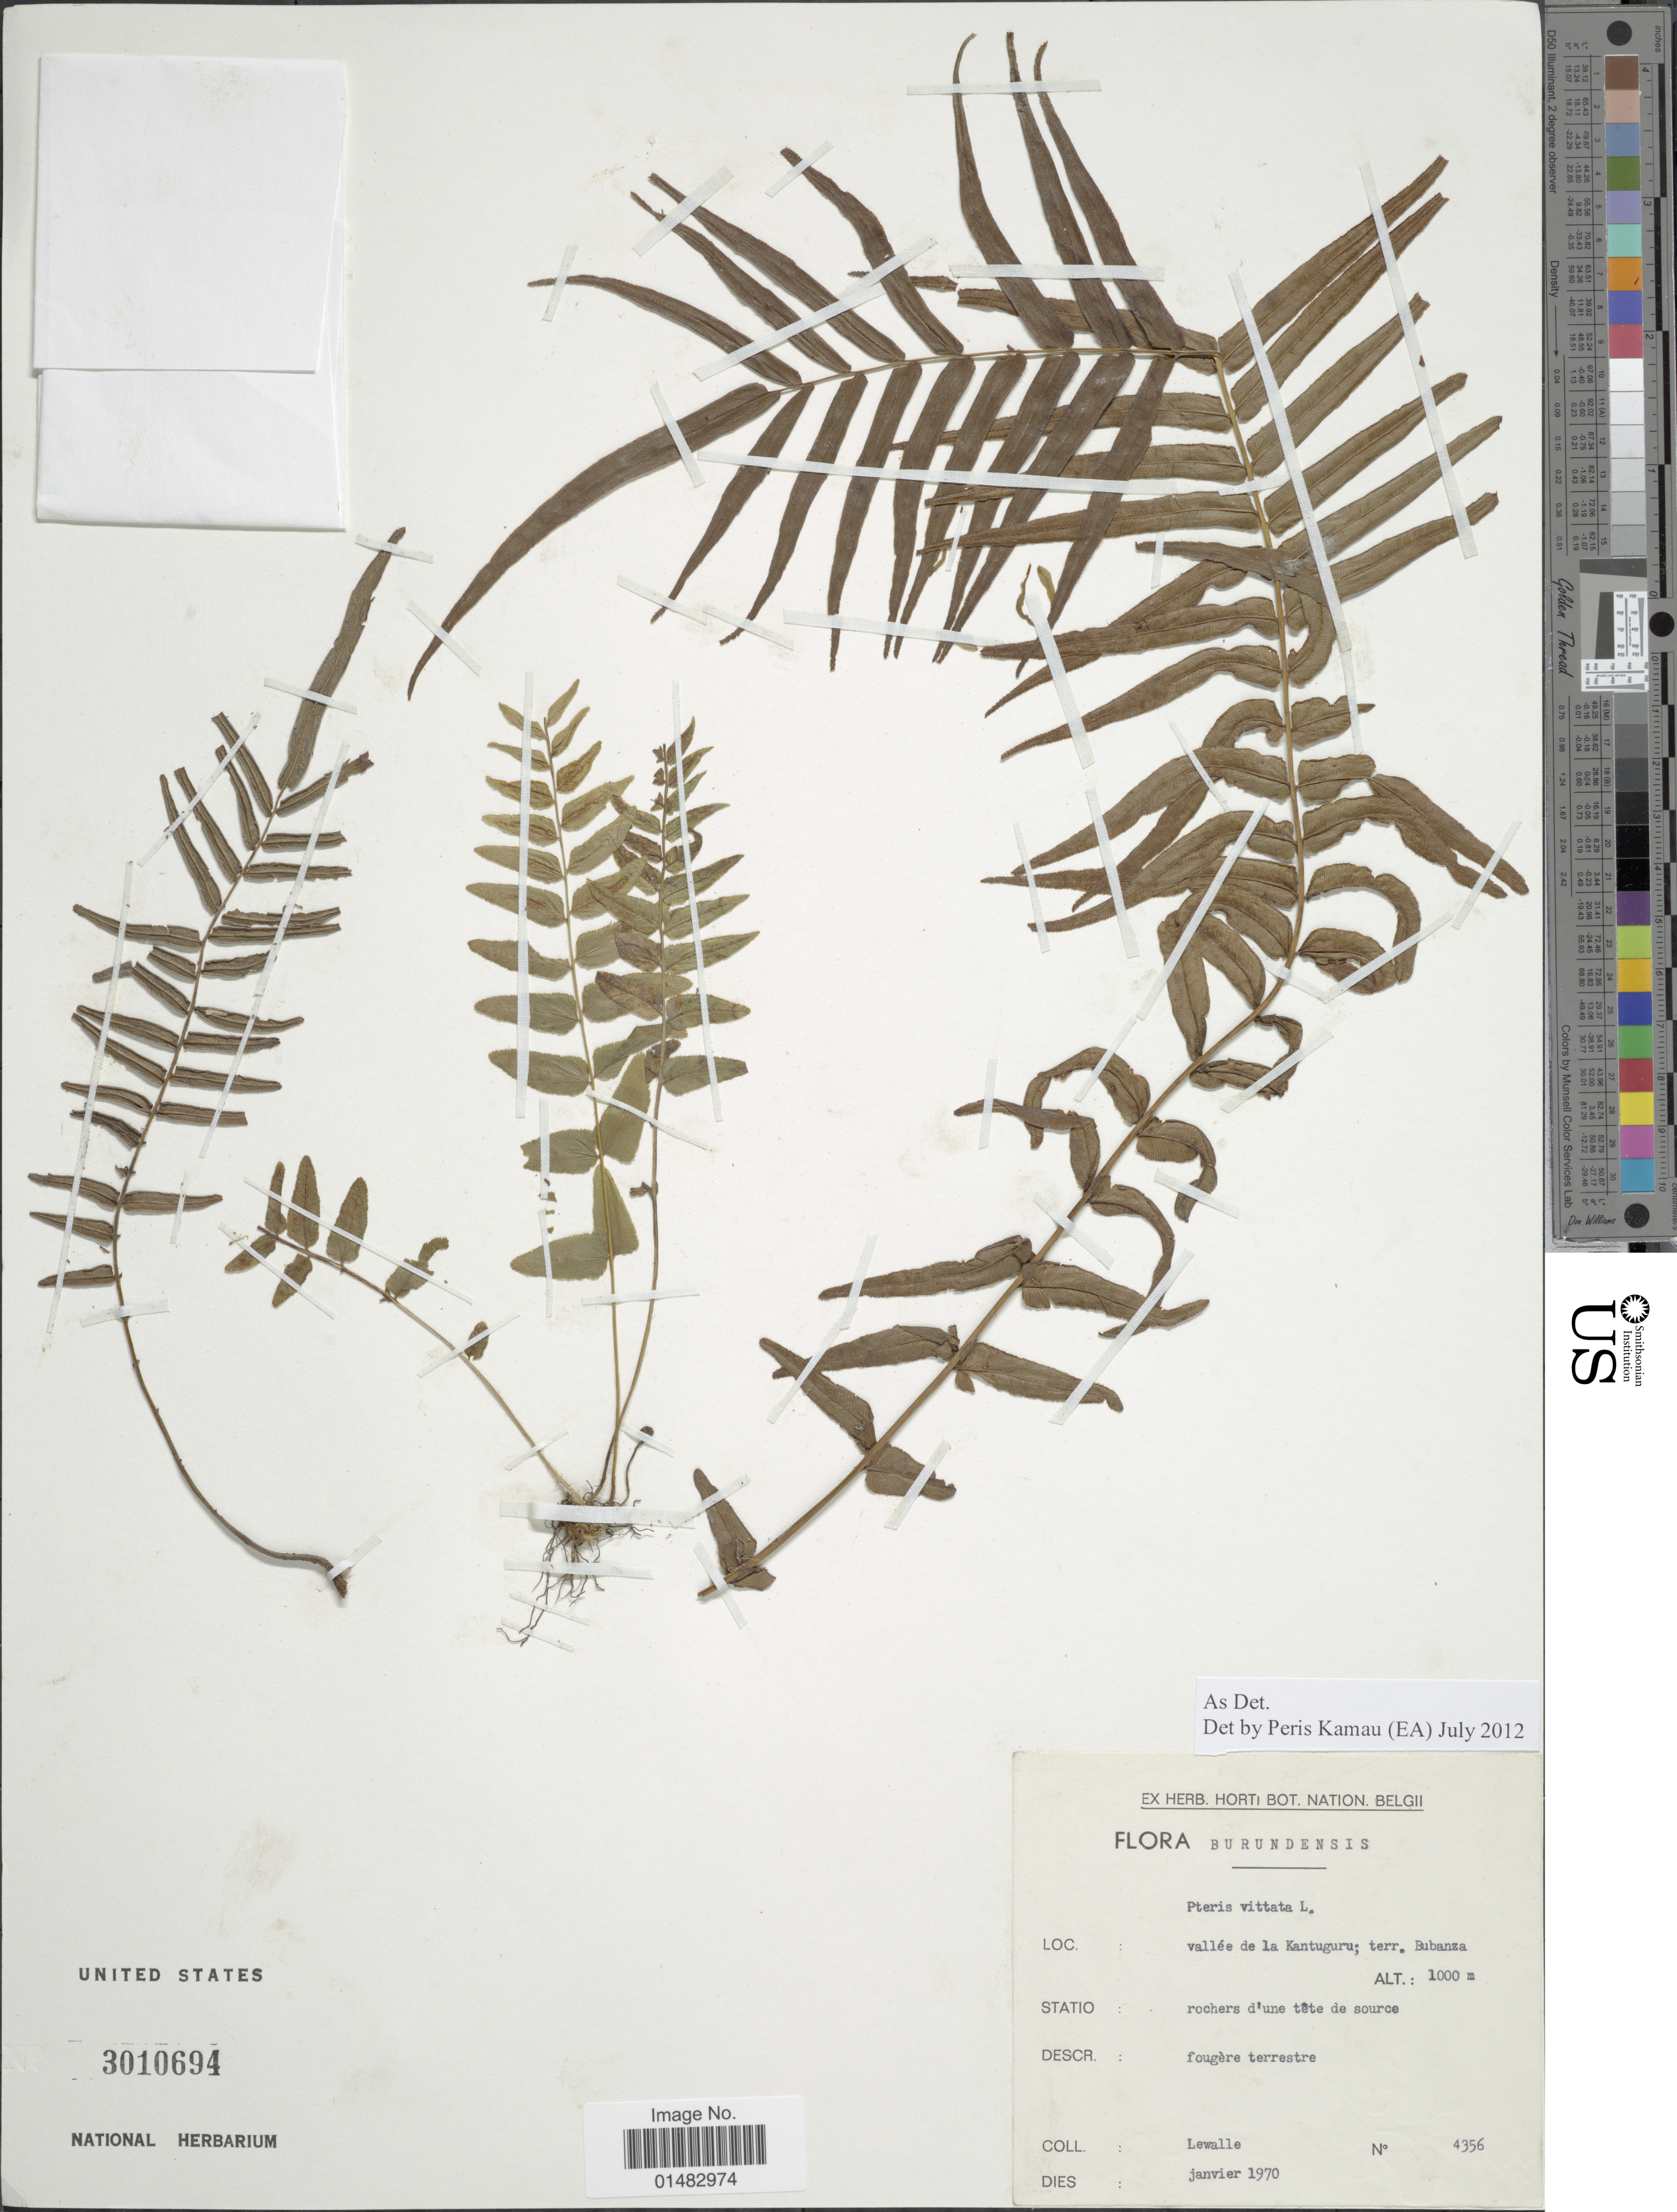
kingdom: Plantae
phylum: Tracheophyta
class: Polypodiopsida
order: Polypodiales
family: Pteridaceae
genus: Pteris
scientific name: Pteris vittata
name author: L.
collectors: Lewalle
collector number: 4356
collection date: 1970-01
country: Burundi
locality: Vallée de la Kantuguru; terr. Bubanza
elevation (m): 1000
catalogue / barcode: US 3010694